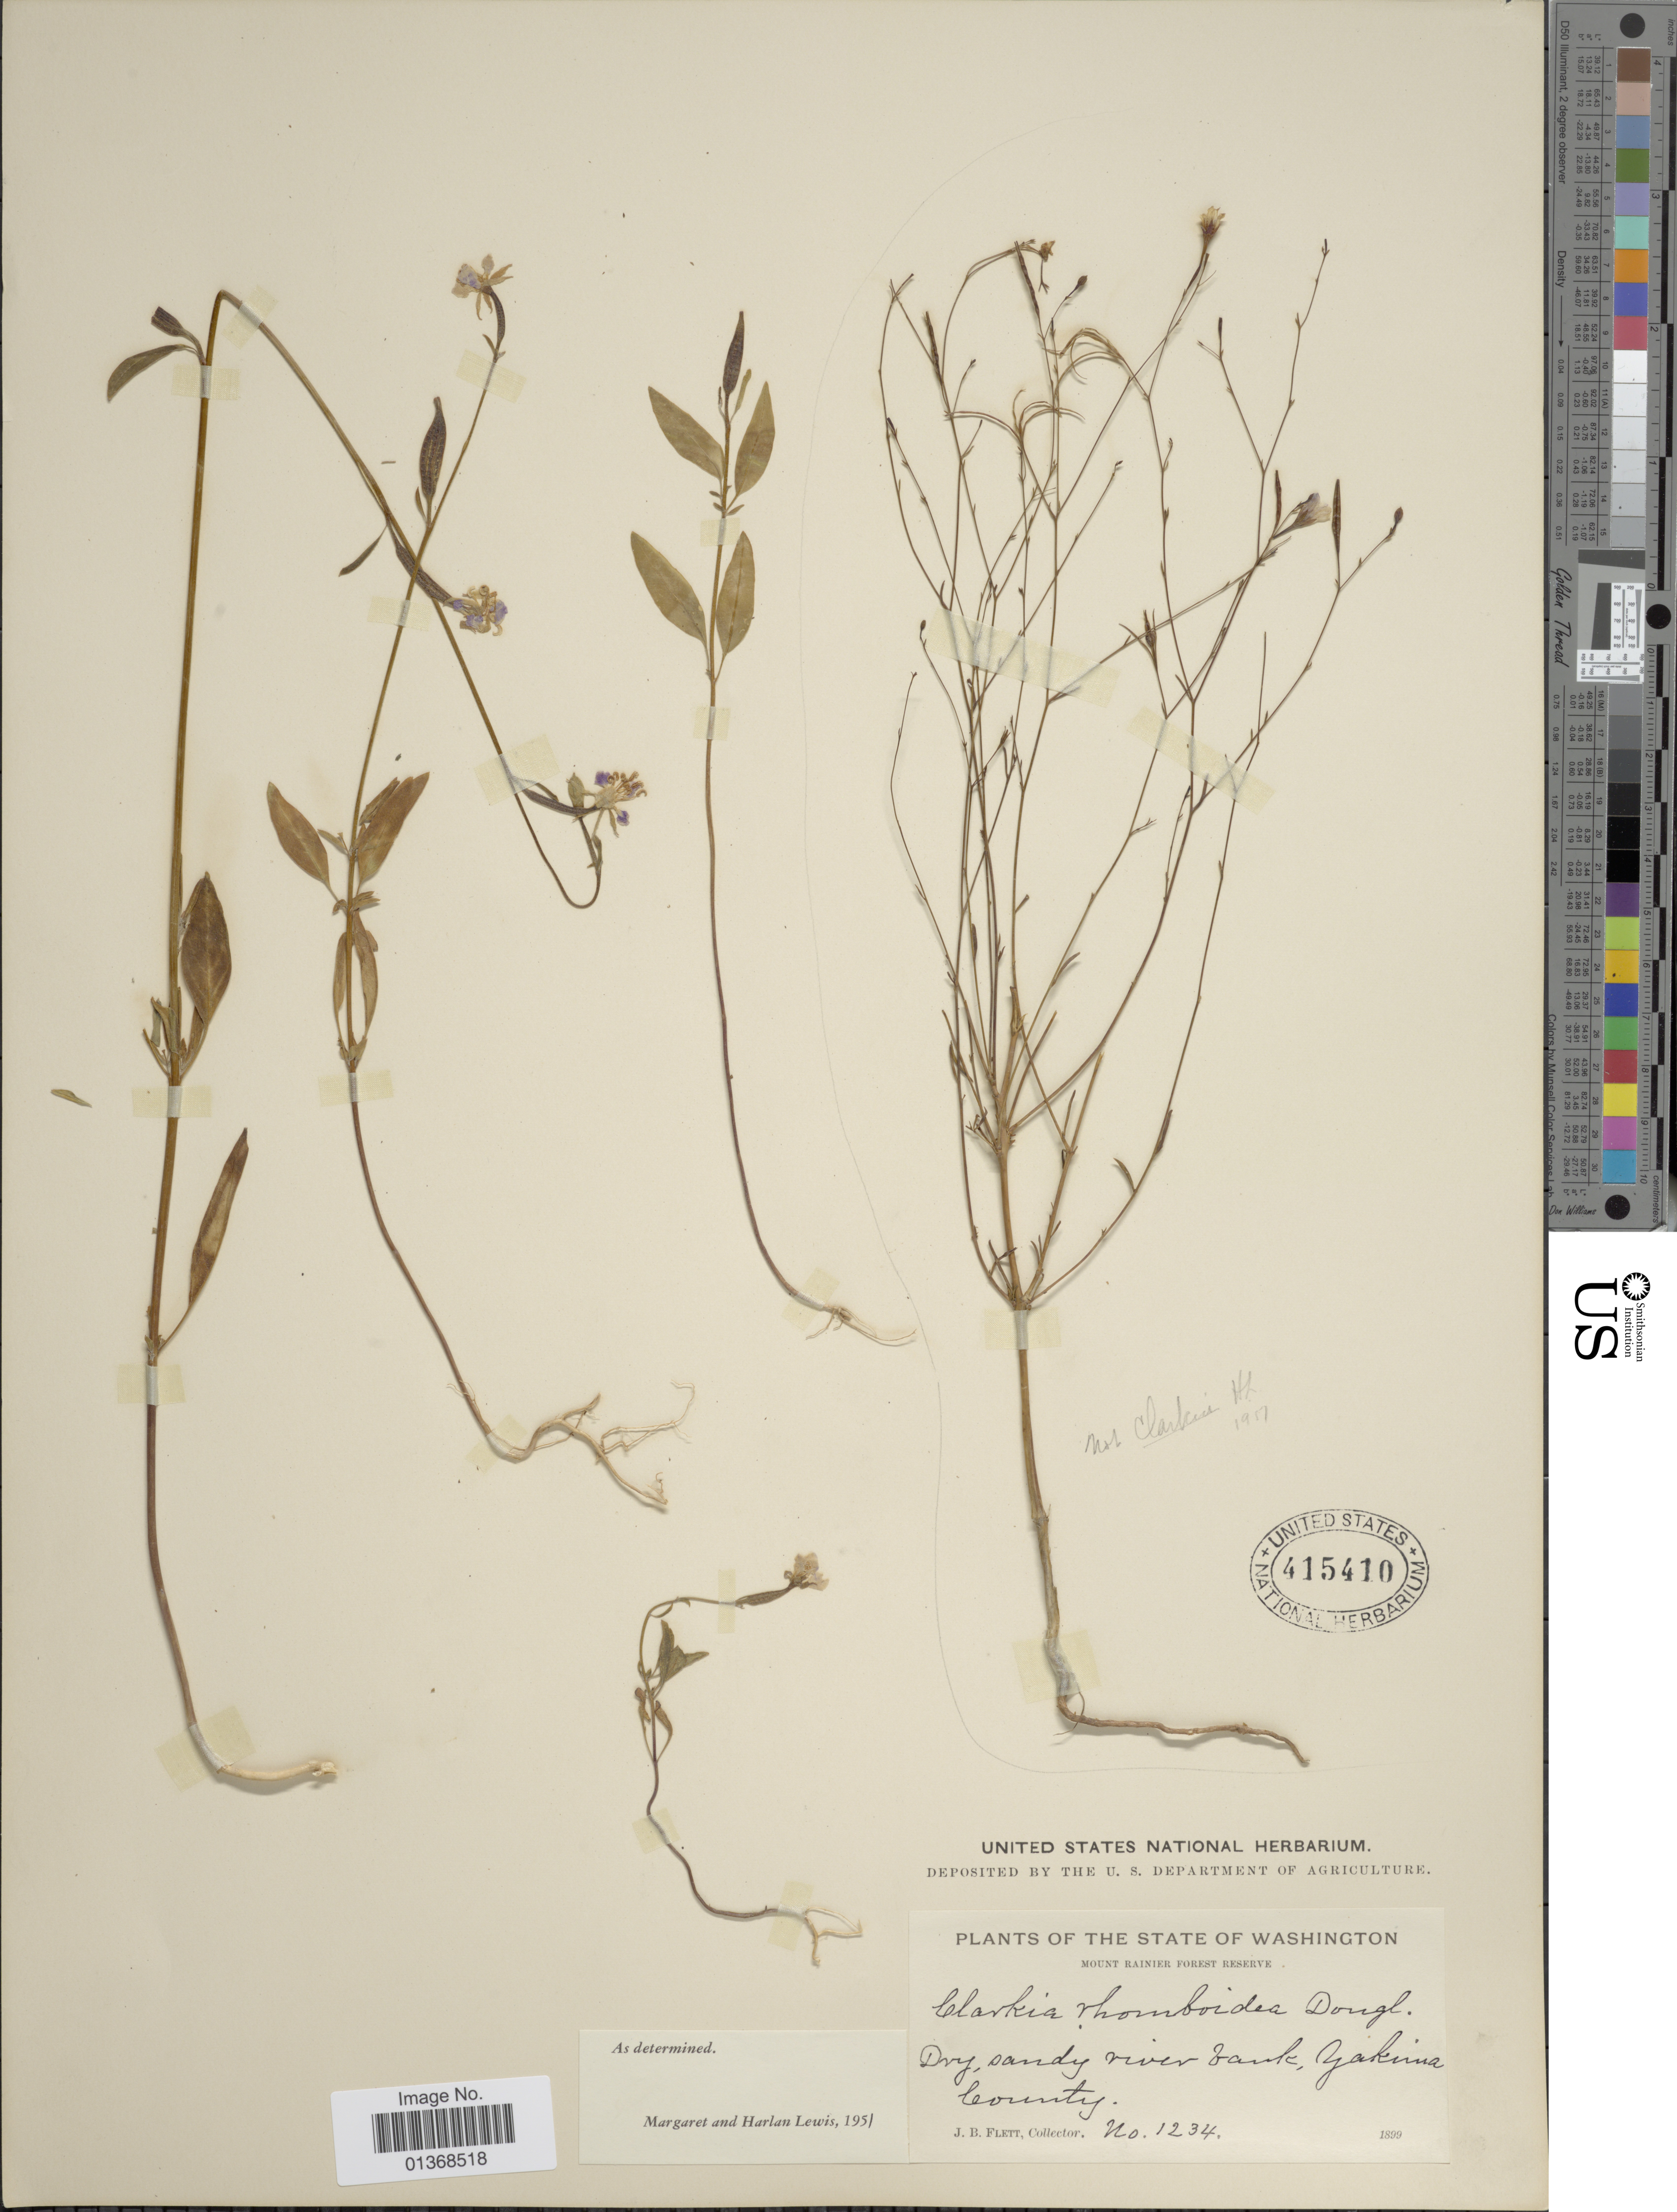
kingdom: Plantae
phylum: Tracheophyta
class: Magnoliopsida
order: Myrtales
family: Onagraceae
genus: Clarkia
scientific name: Clarkia rhomboidea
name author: Douglas ex Hook.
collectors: J. Flett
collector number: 1234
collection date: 1899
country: United States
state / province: Washington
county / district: Yakima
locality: Mount Rainier Forest Reserve, sandy river bank, Yakima County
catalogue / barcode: US 415410